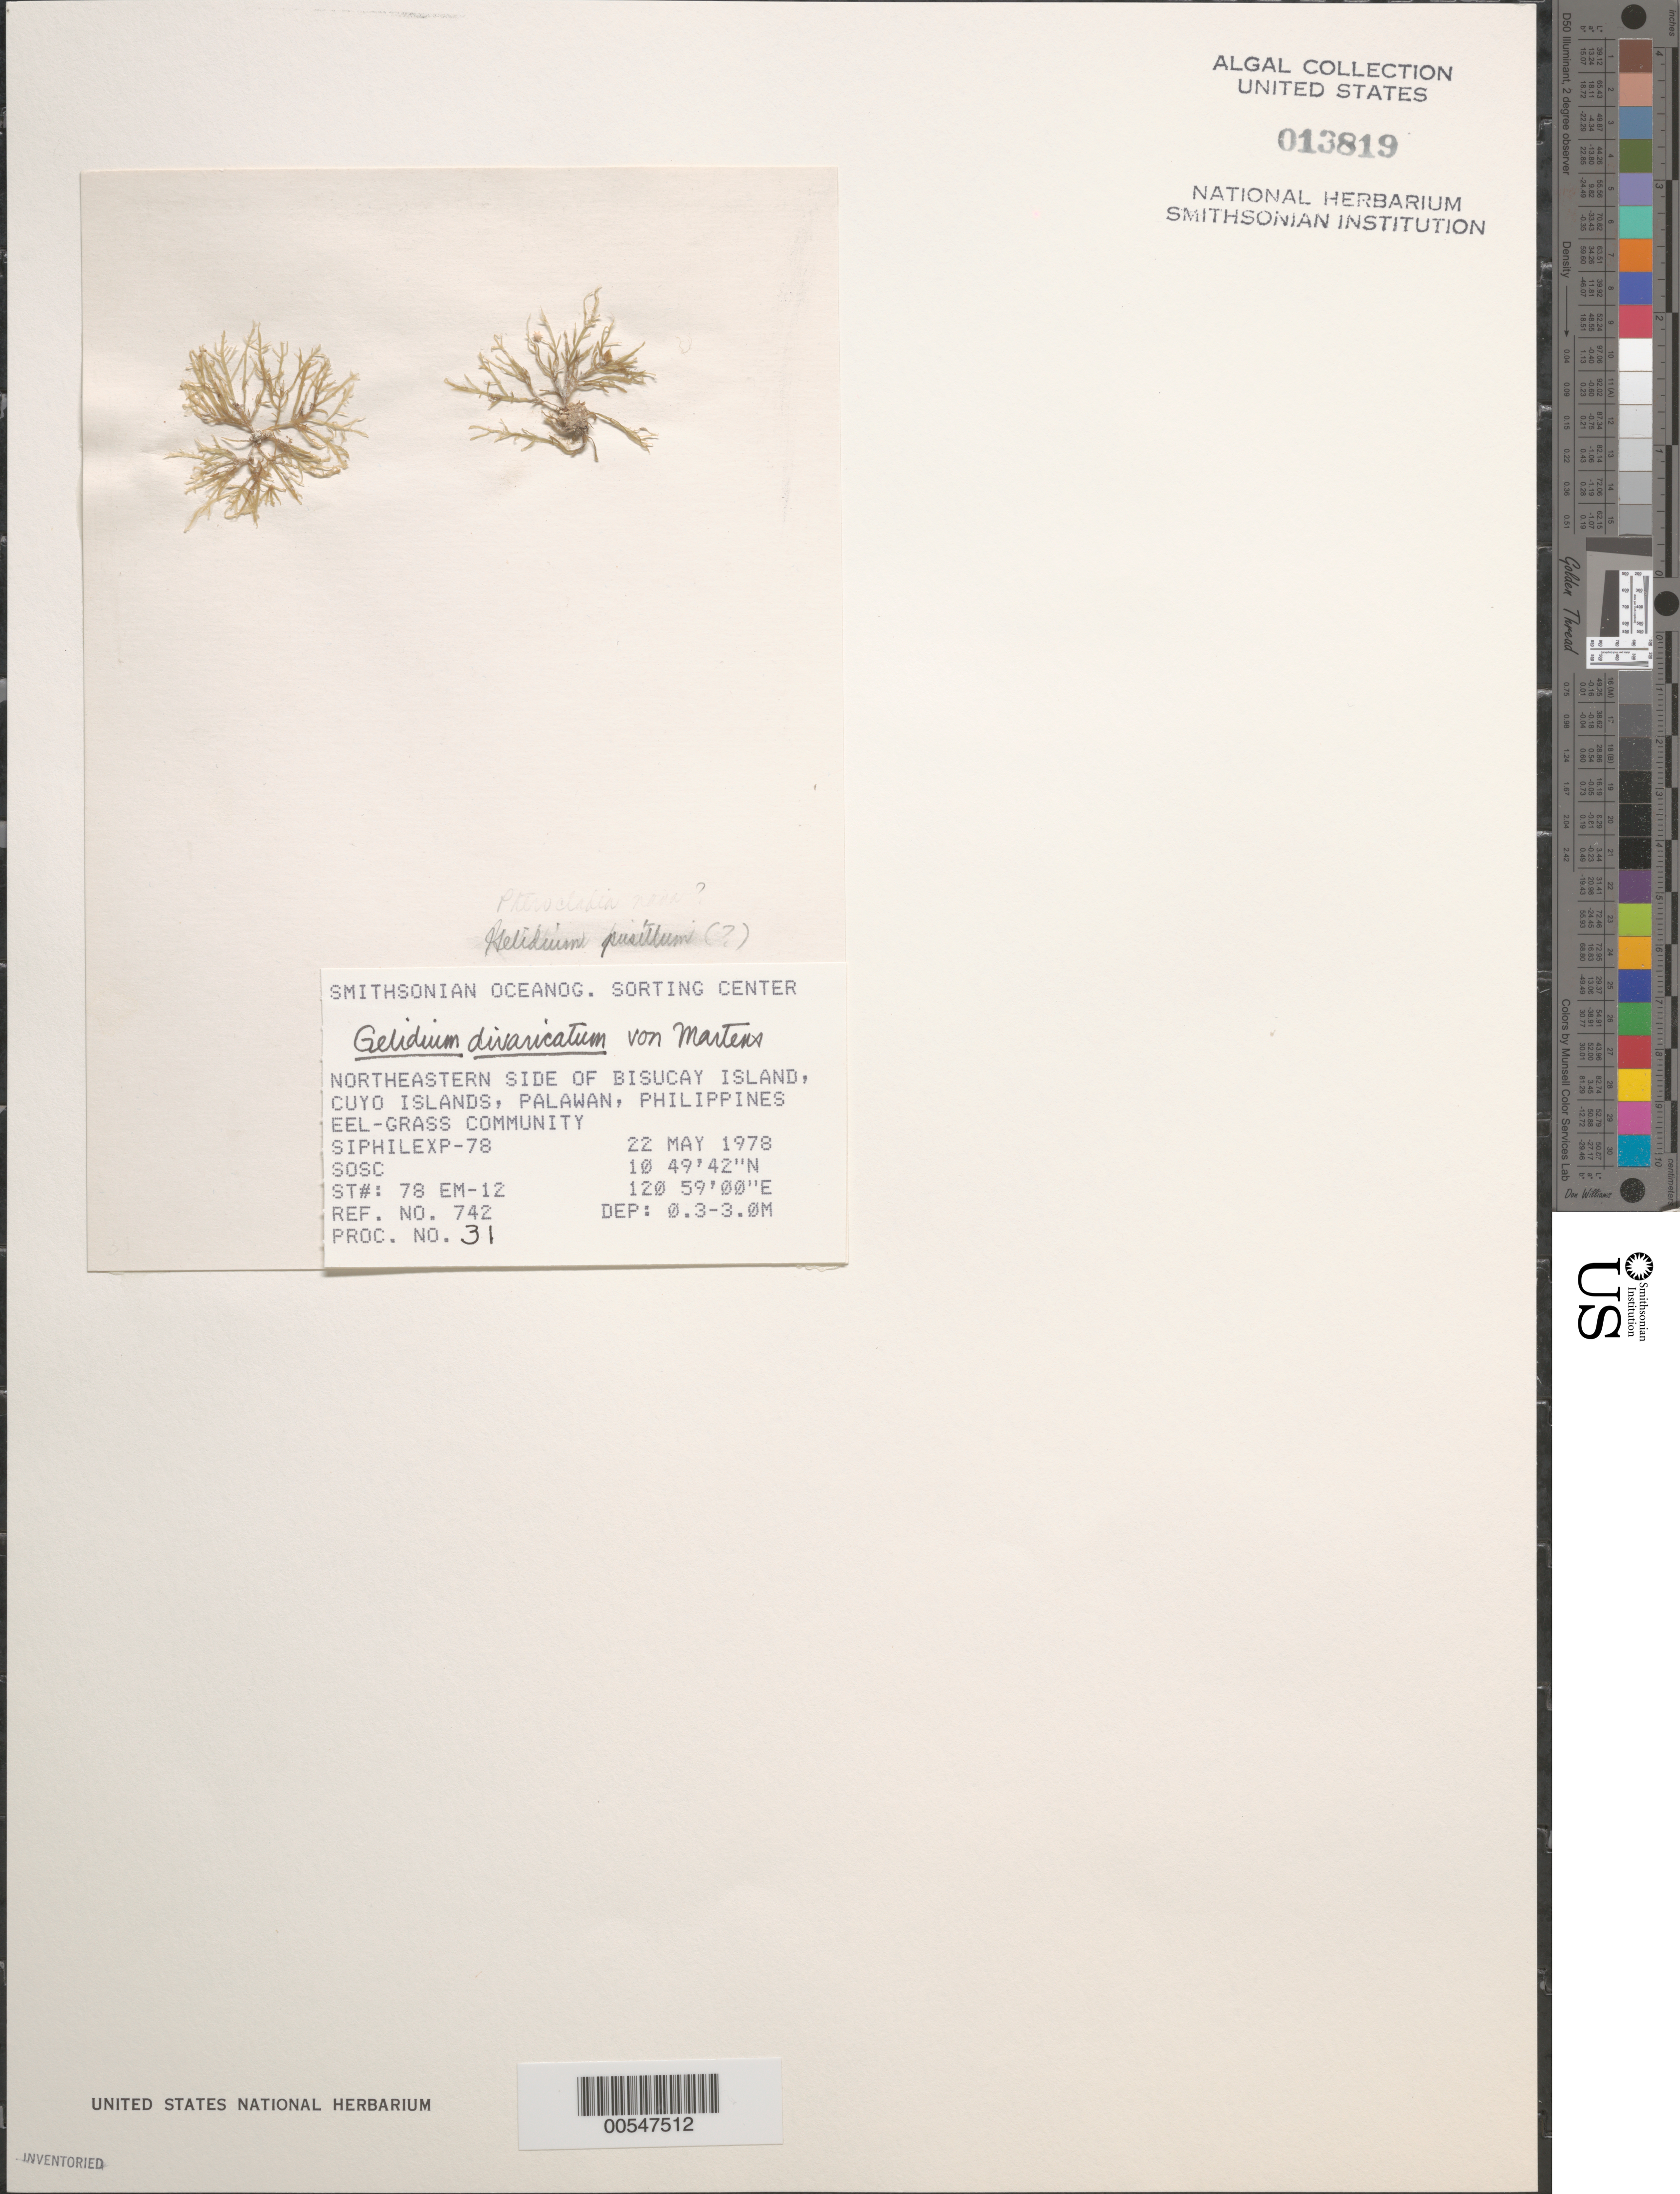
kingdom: Plantae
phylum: Rhodophyta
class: Florideophyceae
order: Gelidiales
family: Gelidiaceae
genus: Gelidium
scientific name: Gelidium divaricatum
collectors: SOSC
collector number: Station 78 Em-12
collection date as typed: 22 May 1978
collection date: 1978-05-22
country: Philippines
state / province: Mimaropa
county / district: Palawan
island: Bisucay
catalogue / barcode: US 13819